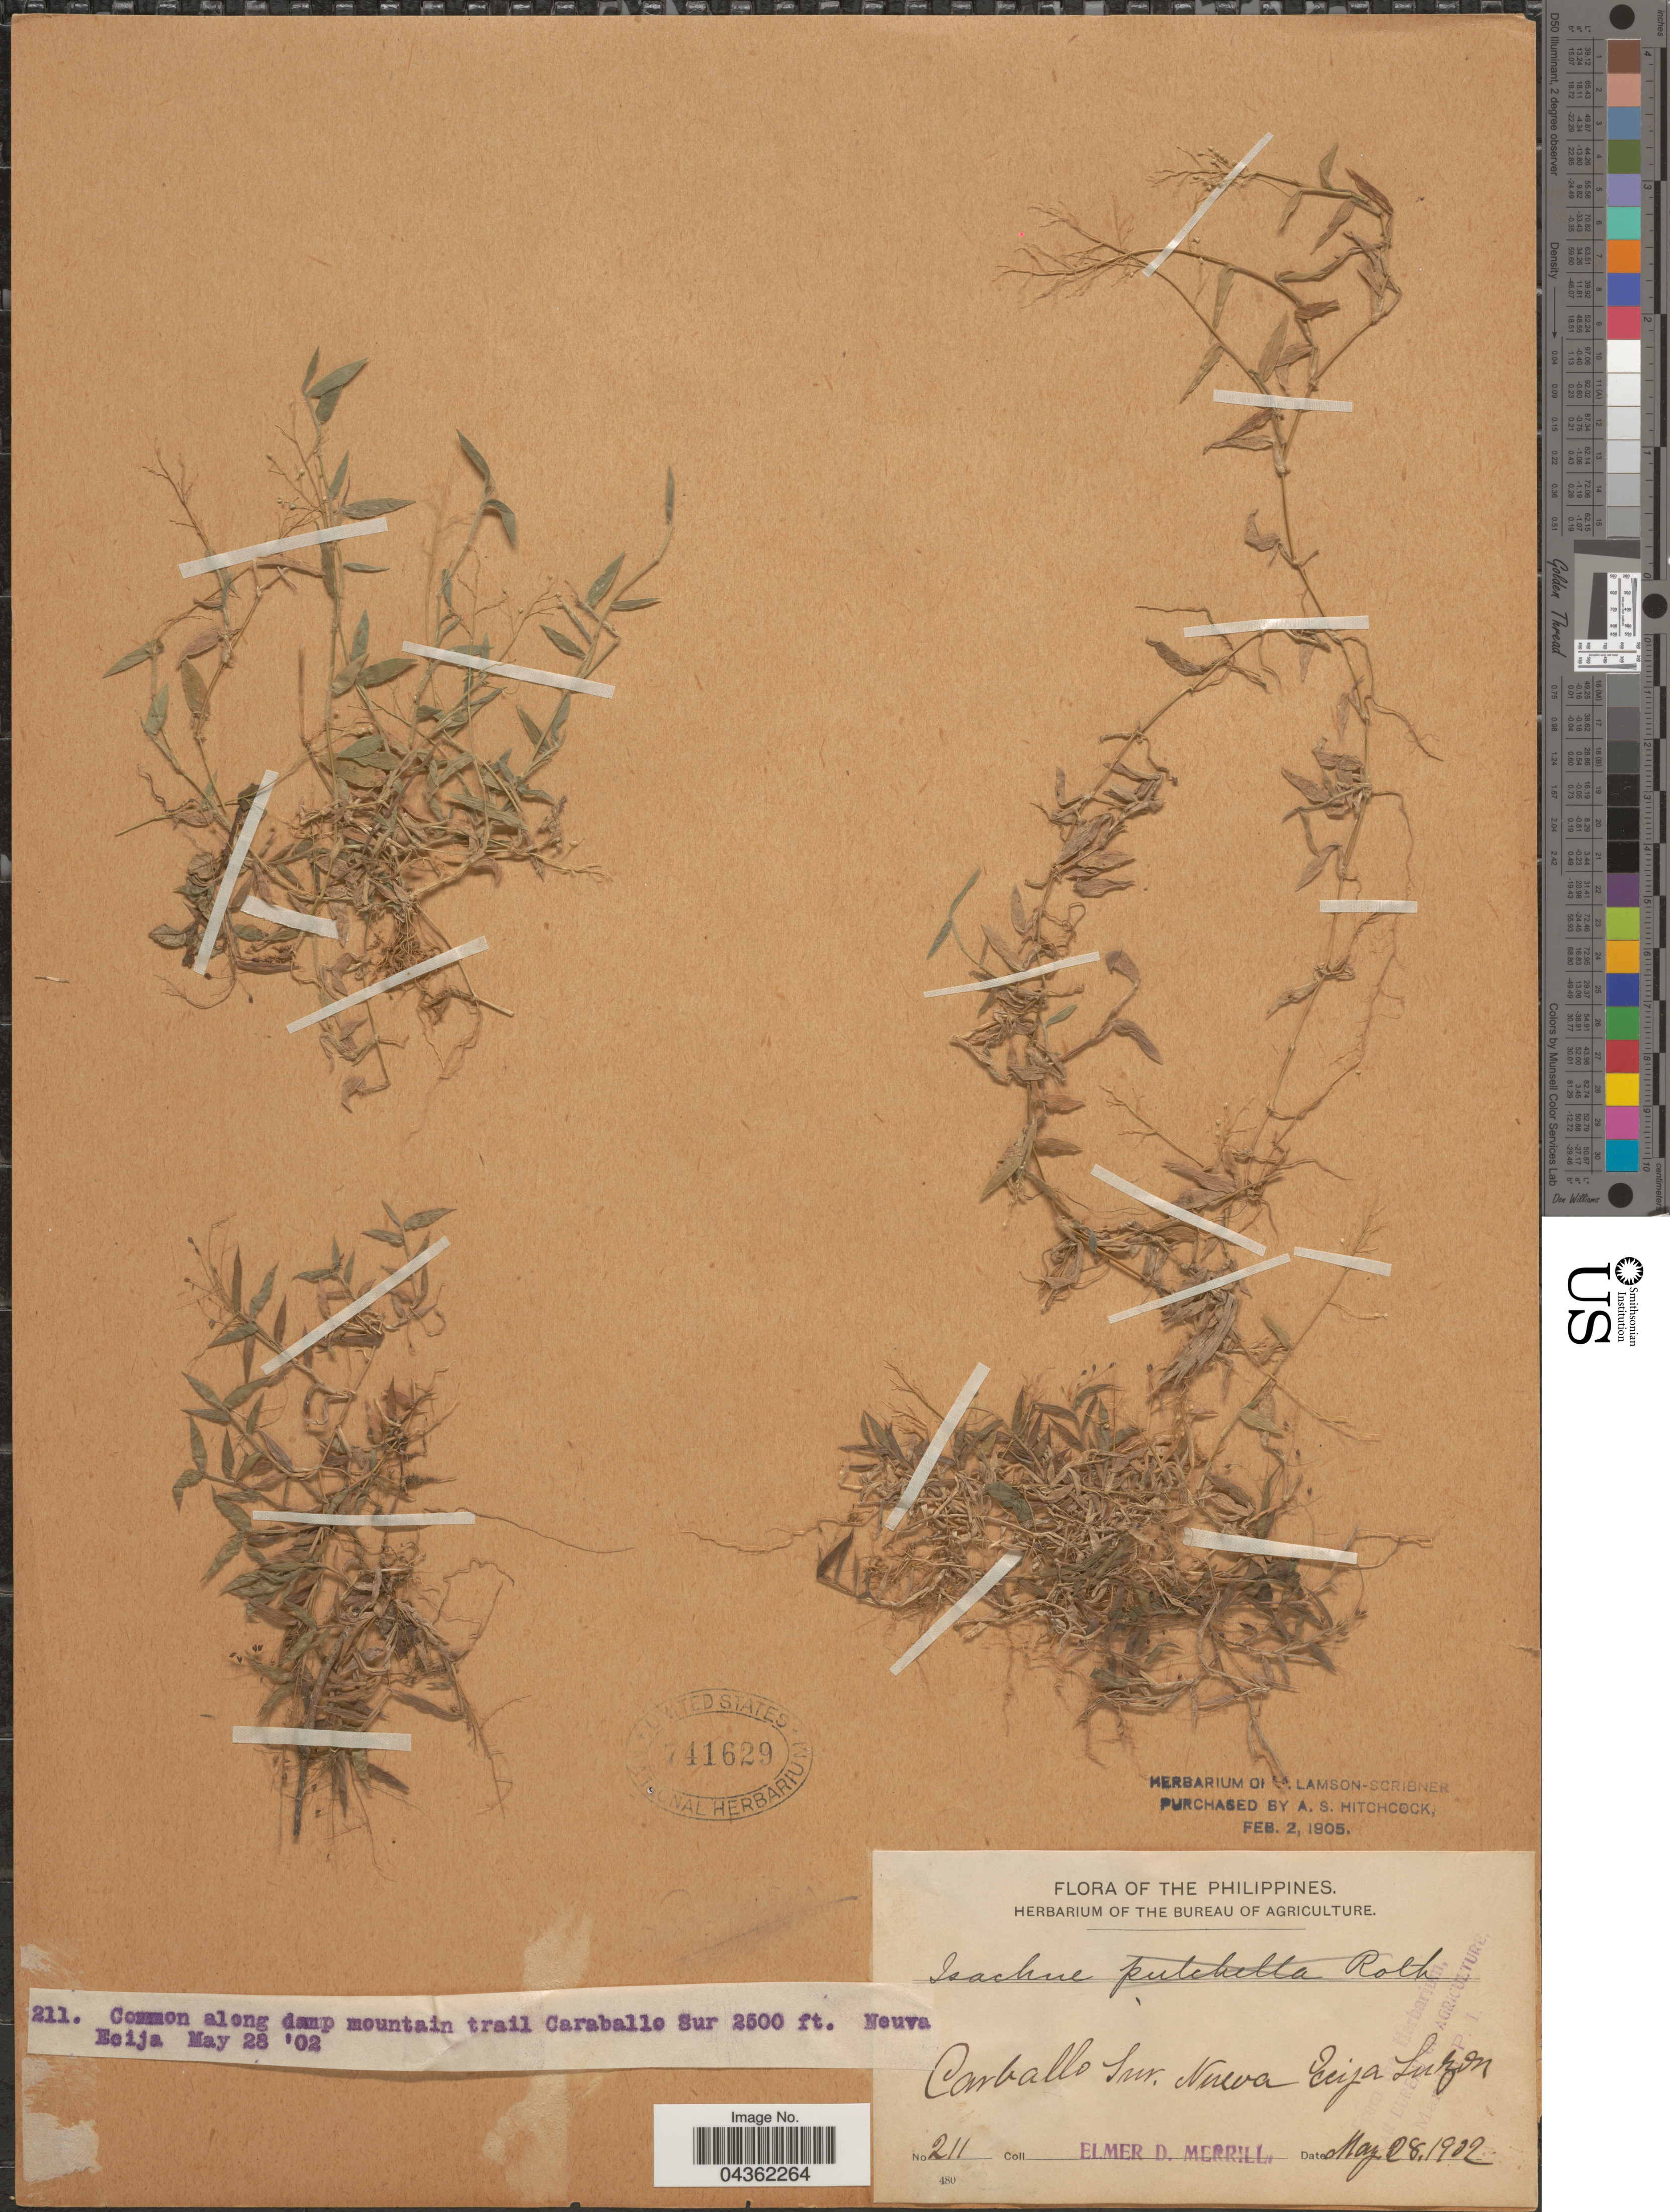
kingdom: Plantae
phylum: Tracheophyta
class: Liliopsida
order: Poales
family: Poaceae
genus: Isachne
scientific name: Isachne sp.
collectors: E. D. Merrill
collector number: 211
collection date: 1902-05-28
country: Philippines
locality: Common along damp mountain trail Caraballo Sur. Nueva Ecija. Luzon.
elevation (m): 762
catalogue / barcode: US 741629